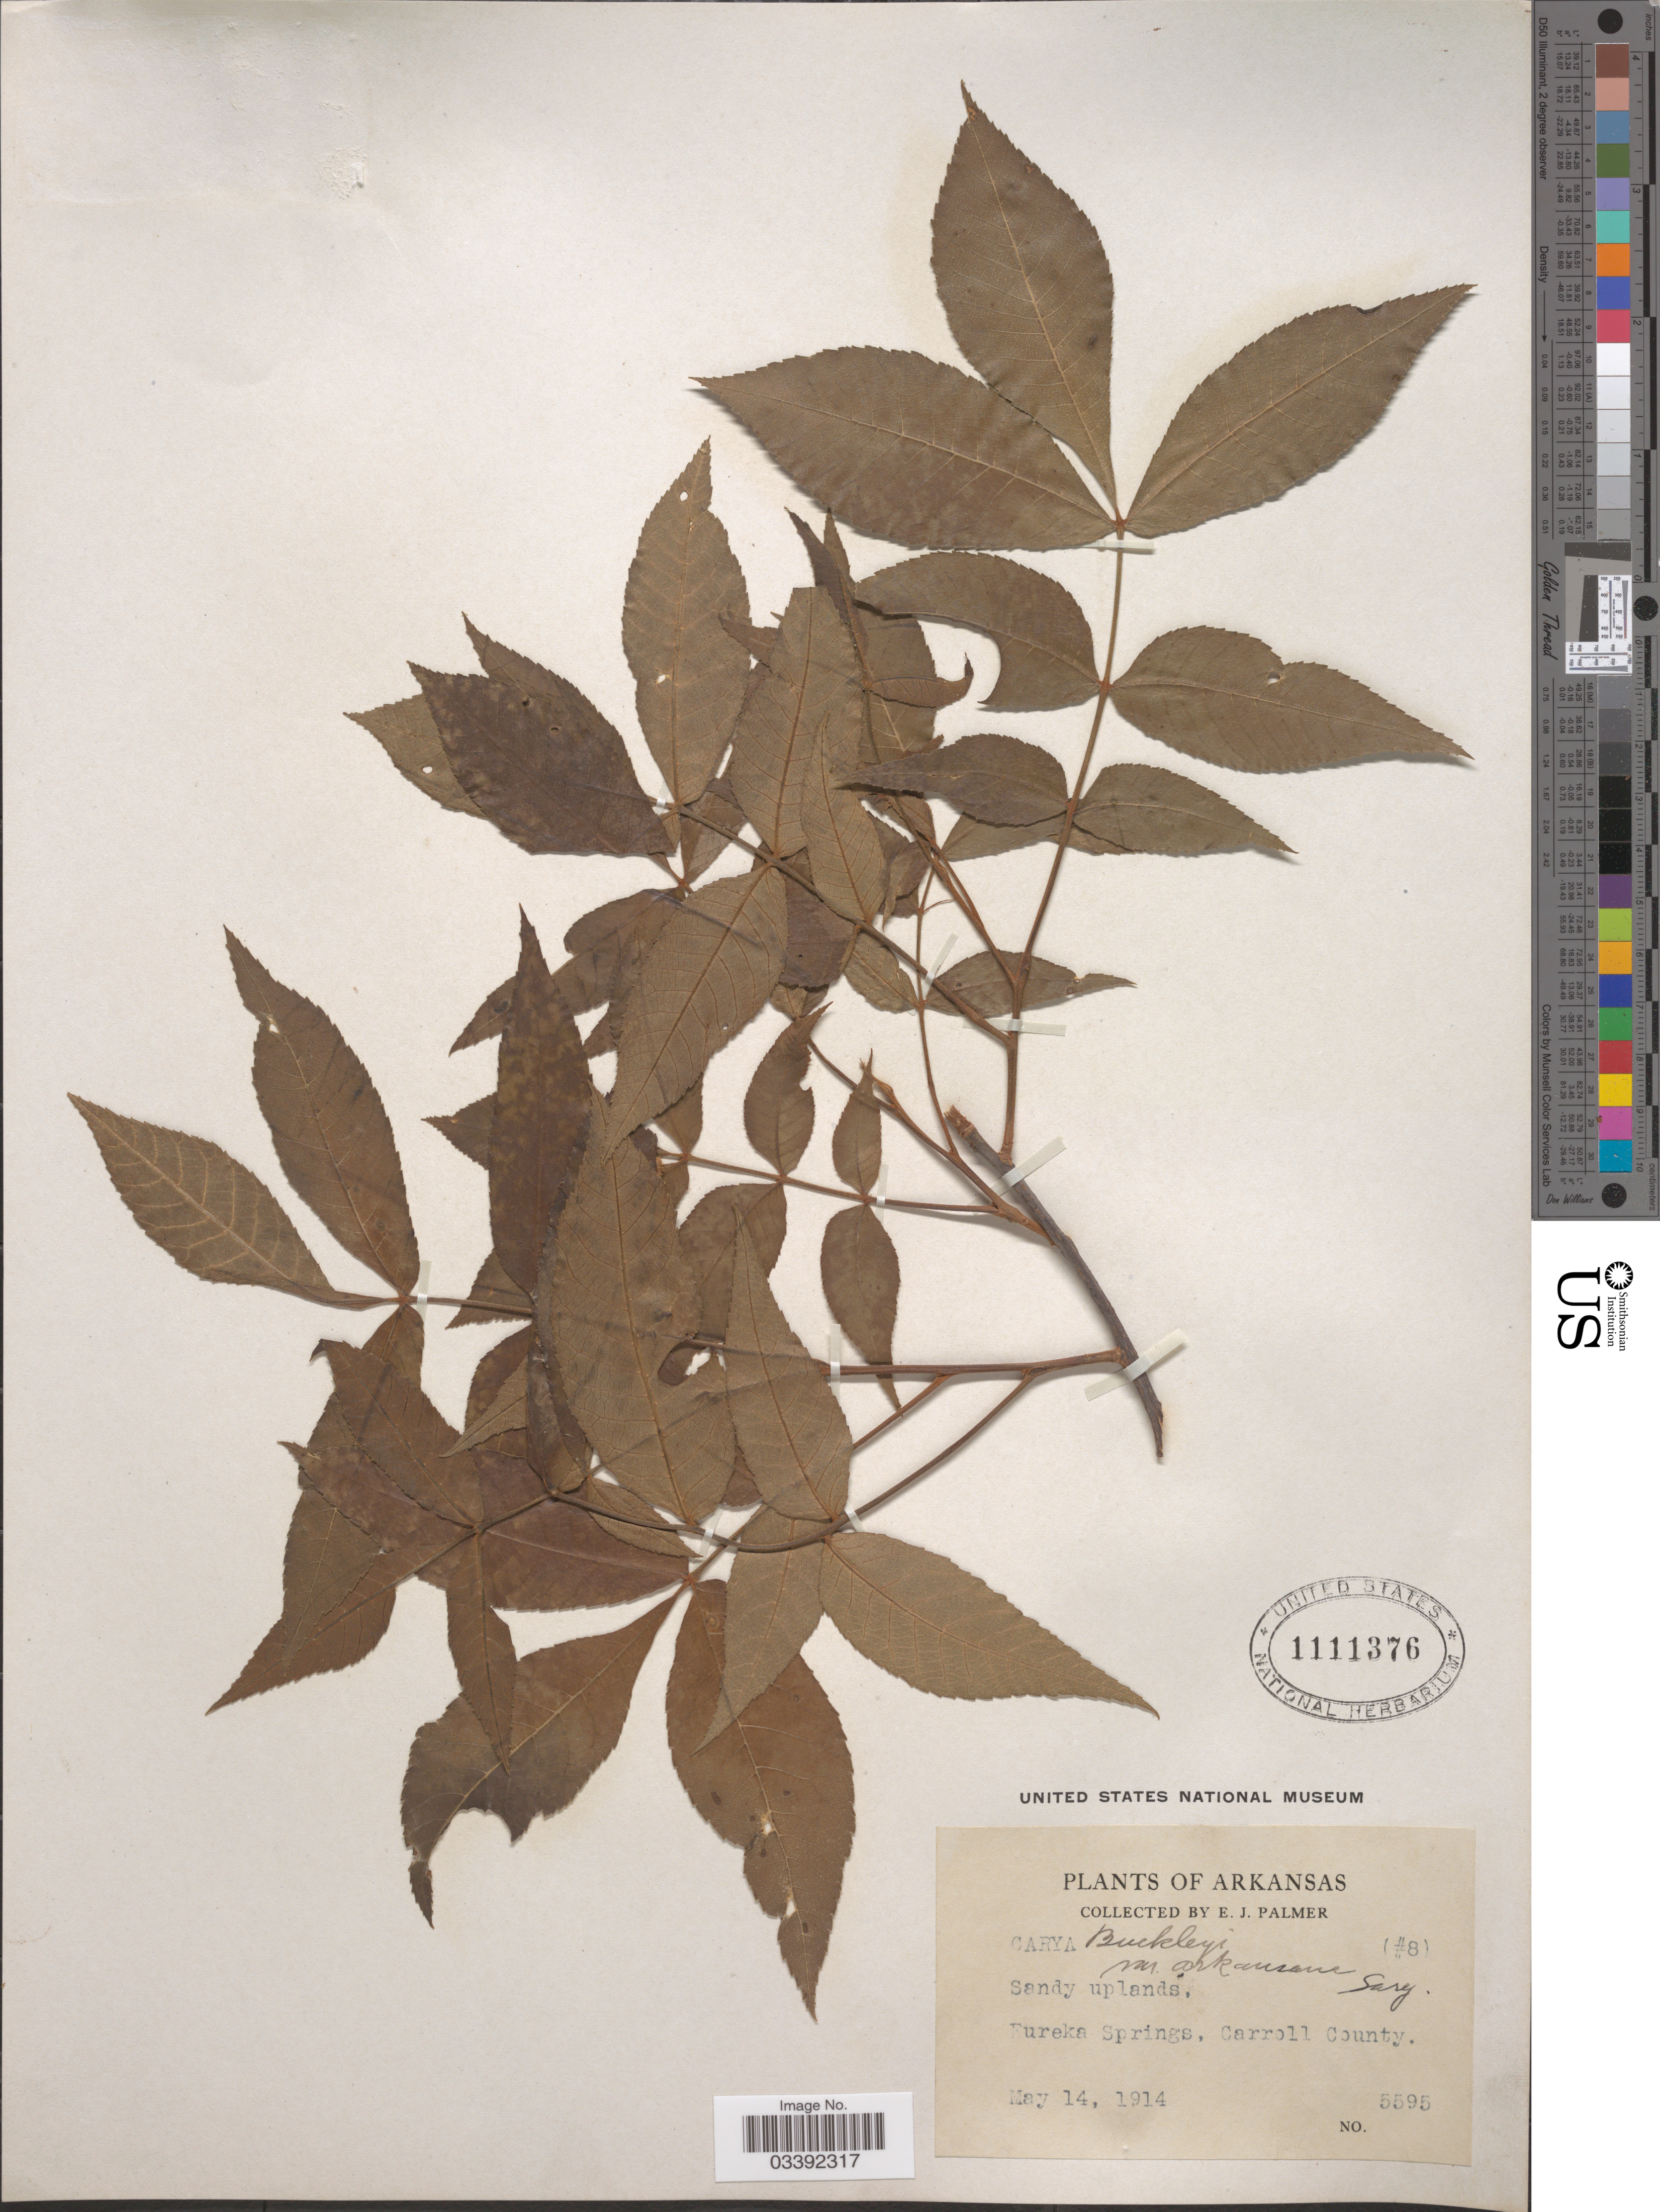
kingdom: Plantae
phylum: Tracheophyta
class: Magnoliopsida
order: Fagales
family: Juglandaceae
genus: Carya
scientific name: Carya texana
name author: Buckley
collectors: E. J. Palmer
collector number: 5595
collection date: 1914-05-14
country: United States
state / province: Arkansas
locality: Eureka Springs, Carroll County.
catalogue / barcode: US 1111376